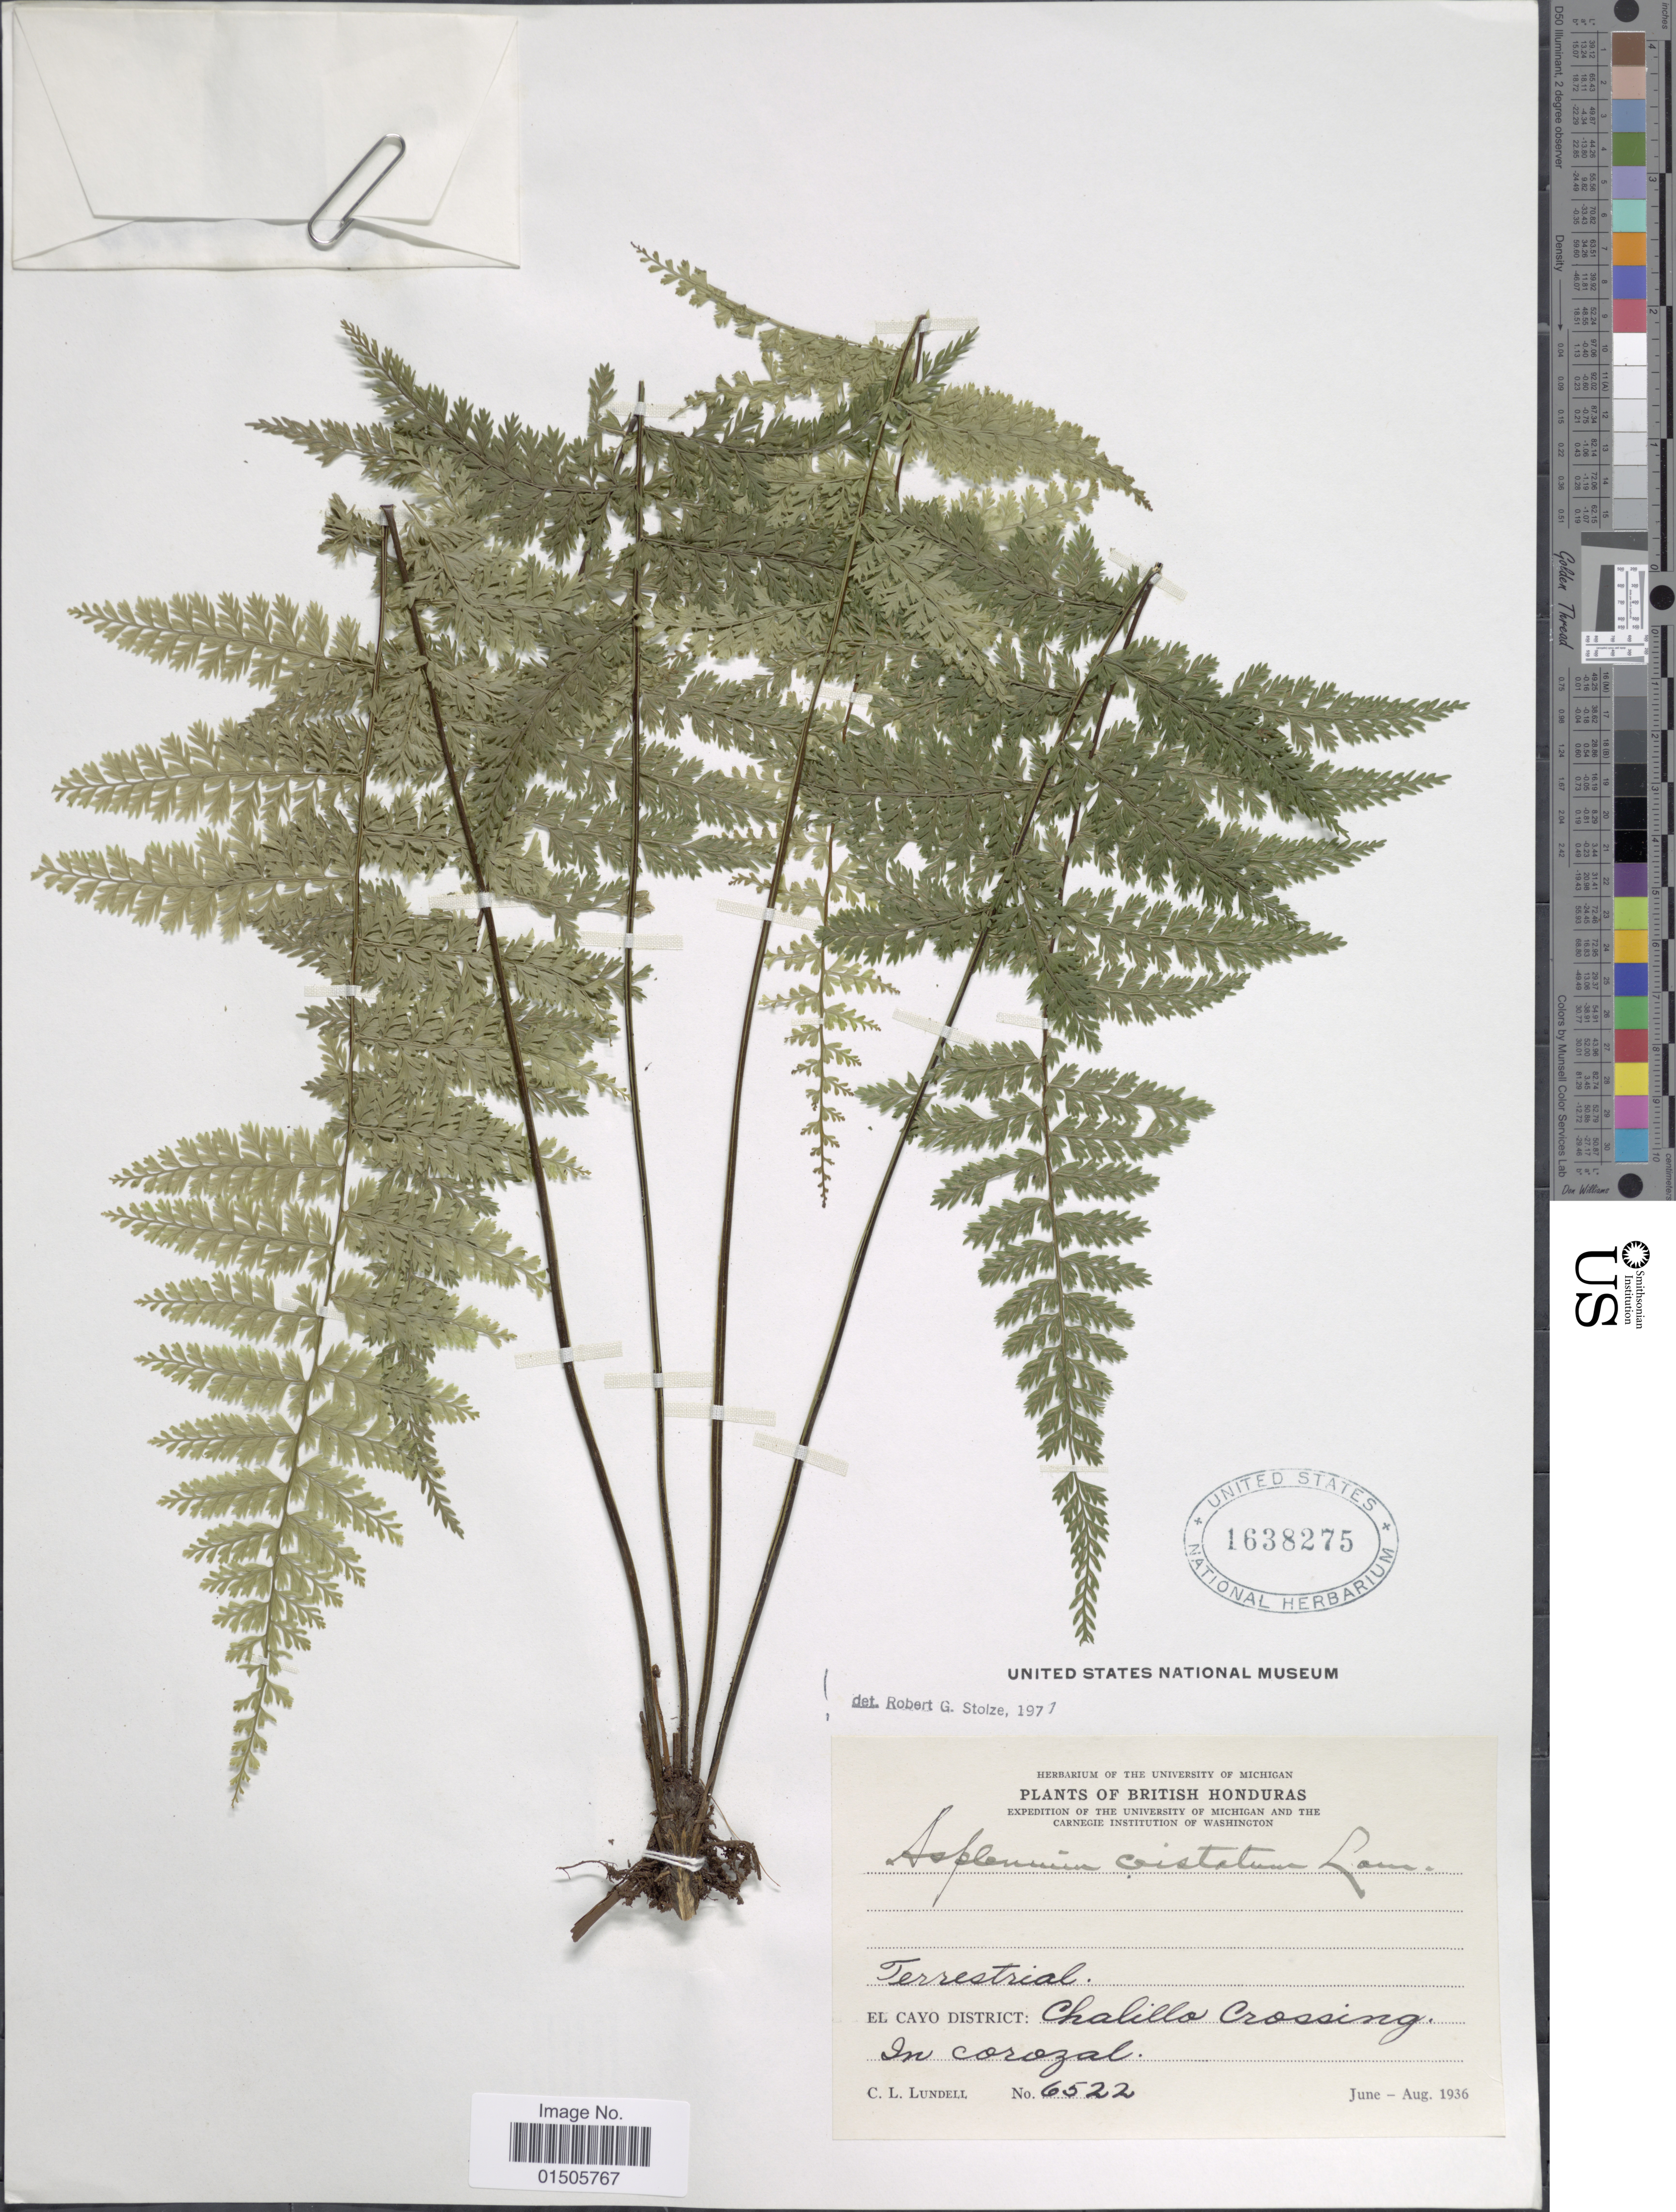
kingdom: Plantae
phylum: Tracheophyta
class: Polypodiopsida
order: Polypodiales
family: Aspleniaceae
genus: Asplenium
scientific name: Asplenium cristatum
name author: Lam.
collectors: C. L. Lundell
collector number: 6522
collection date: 1936-06/1936-08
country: Belize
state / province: Cayo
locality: British Honduras, El Cayo District: Chalillo crossing, In Corozal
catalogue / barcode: US 1638275